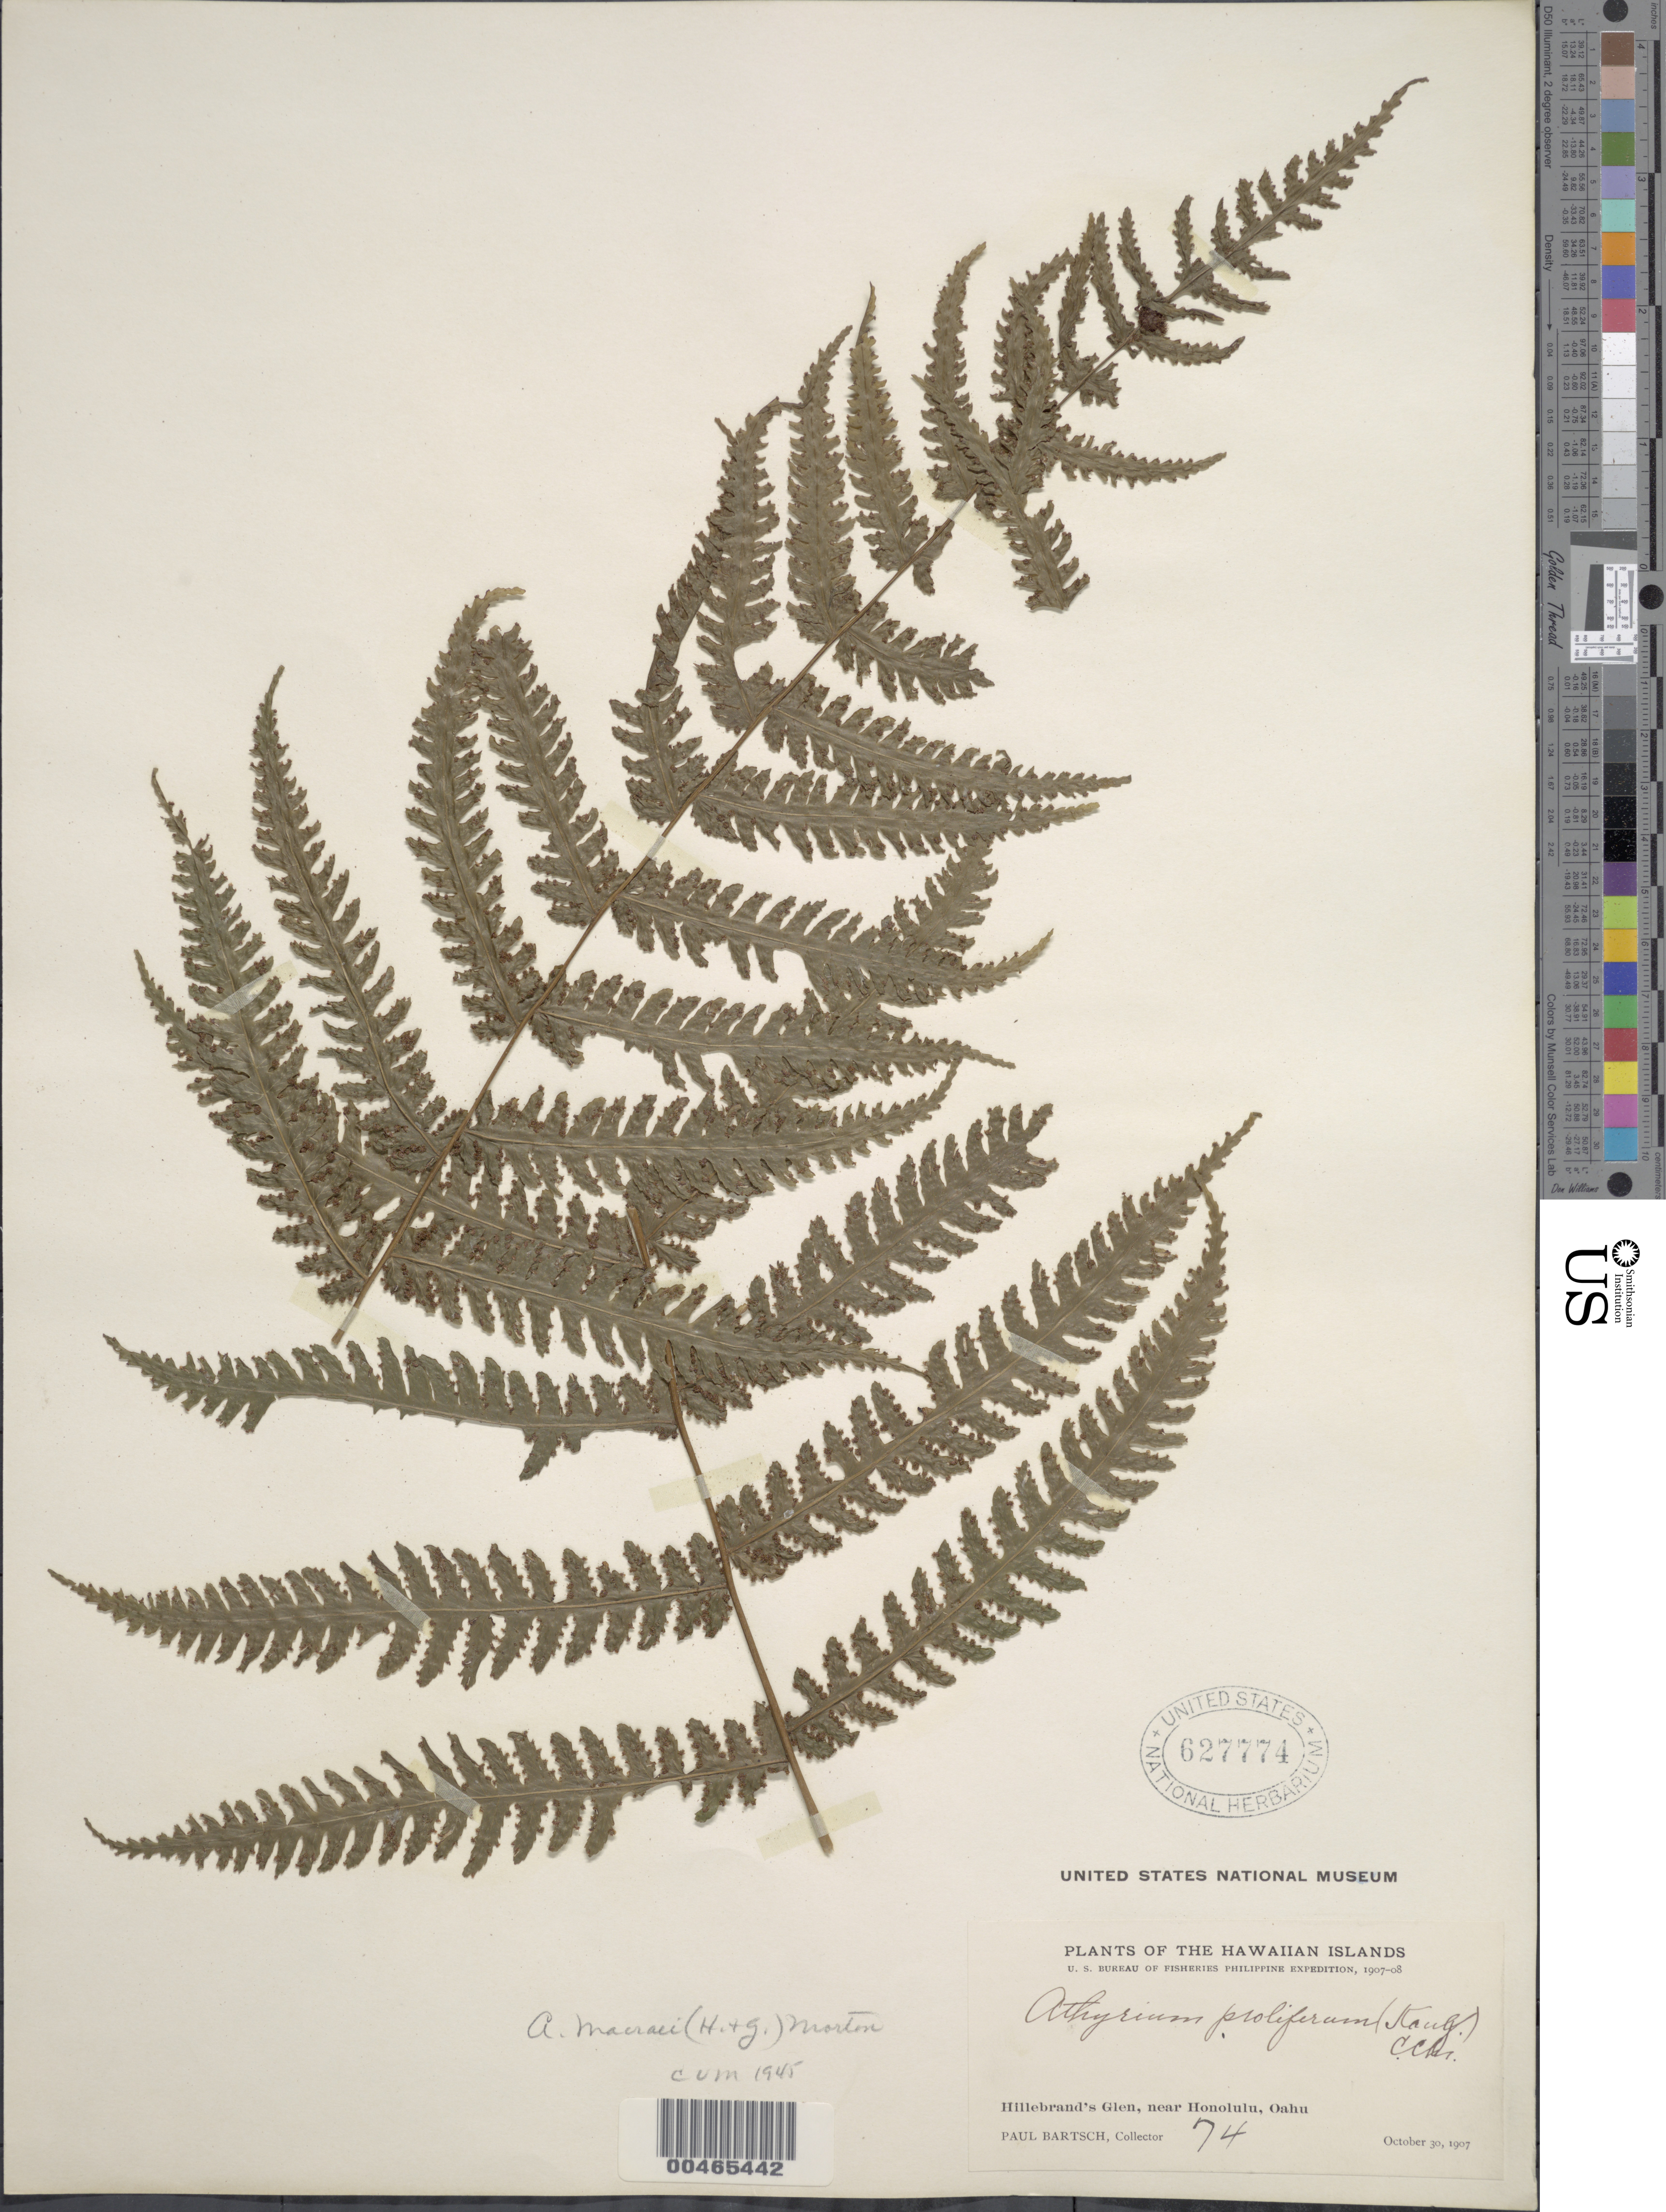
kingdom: Plantae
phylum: Tracheophyta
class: Polypodiopsida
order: Polypodiales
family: Athyriaceae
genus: Deparia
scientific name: Deparia prolifera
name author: (Kaulf.) Hook. & Grev.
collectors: P. Bartsch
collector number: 74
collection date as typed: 30 Oct 1907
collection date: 1907-10-30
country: United States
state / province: Hawaii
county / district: Honolulu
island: Oahu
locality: Hillebrand's Glen, near Honolulu, Oahu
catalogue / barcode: US 627774